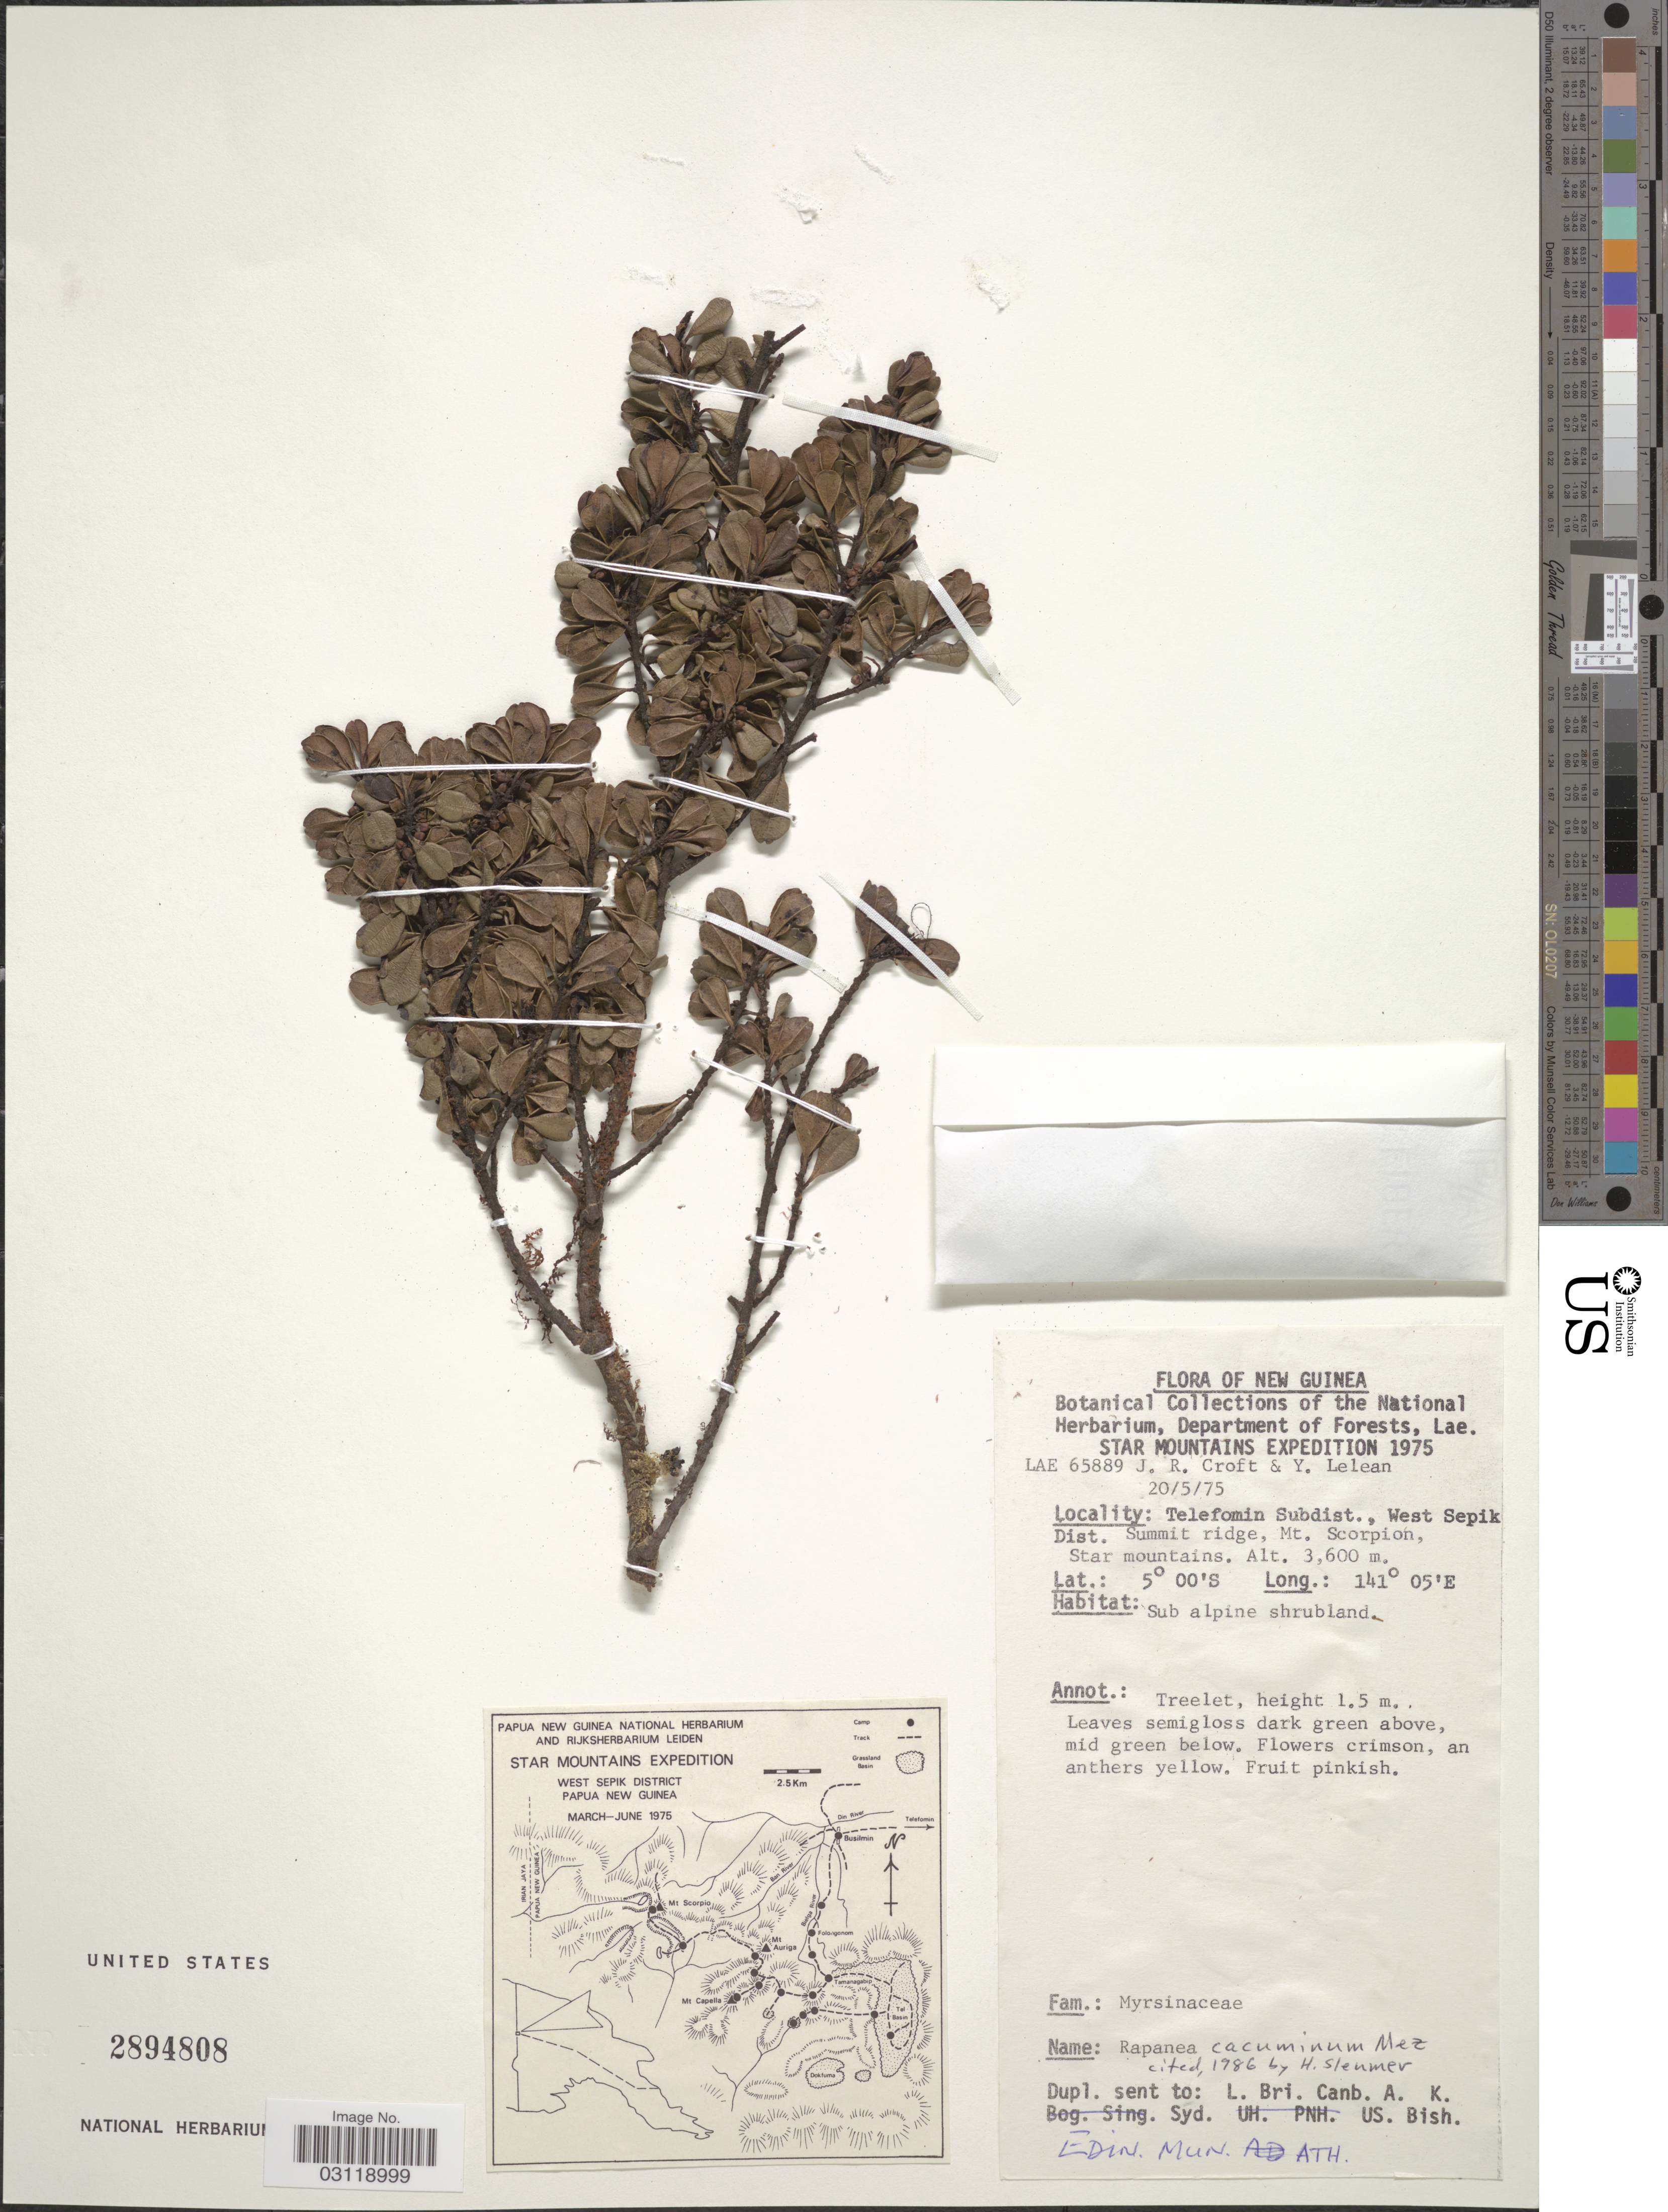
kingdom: Plantae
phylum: Tracheophyta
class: Magnoliopsida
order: Ericales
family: Primulaceae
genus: Rapanea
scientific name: Rapanea cacuminum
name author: Mez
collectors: J. R. Croft & Y. Lelean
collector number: LAE65889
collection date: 1975-05-20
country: Papua New Guinea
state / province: Sandaun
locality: New Guinea. Star Mountains. Telefomin Subdist., West Sepik Dist. Summit ridge, Mt. Scorpion.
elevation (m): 3600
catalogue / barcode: US 2894808